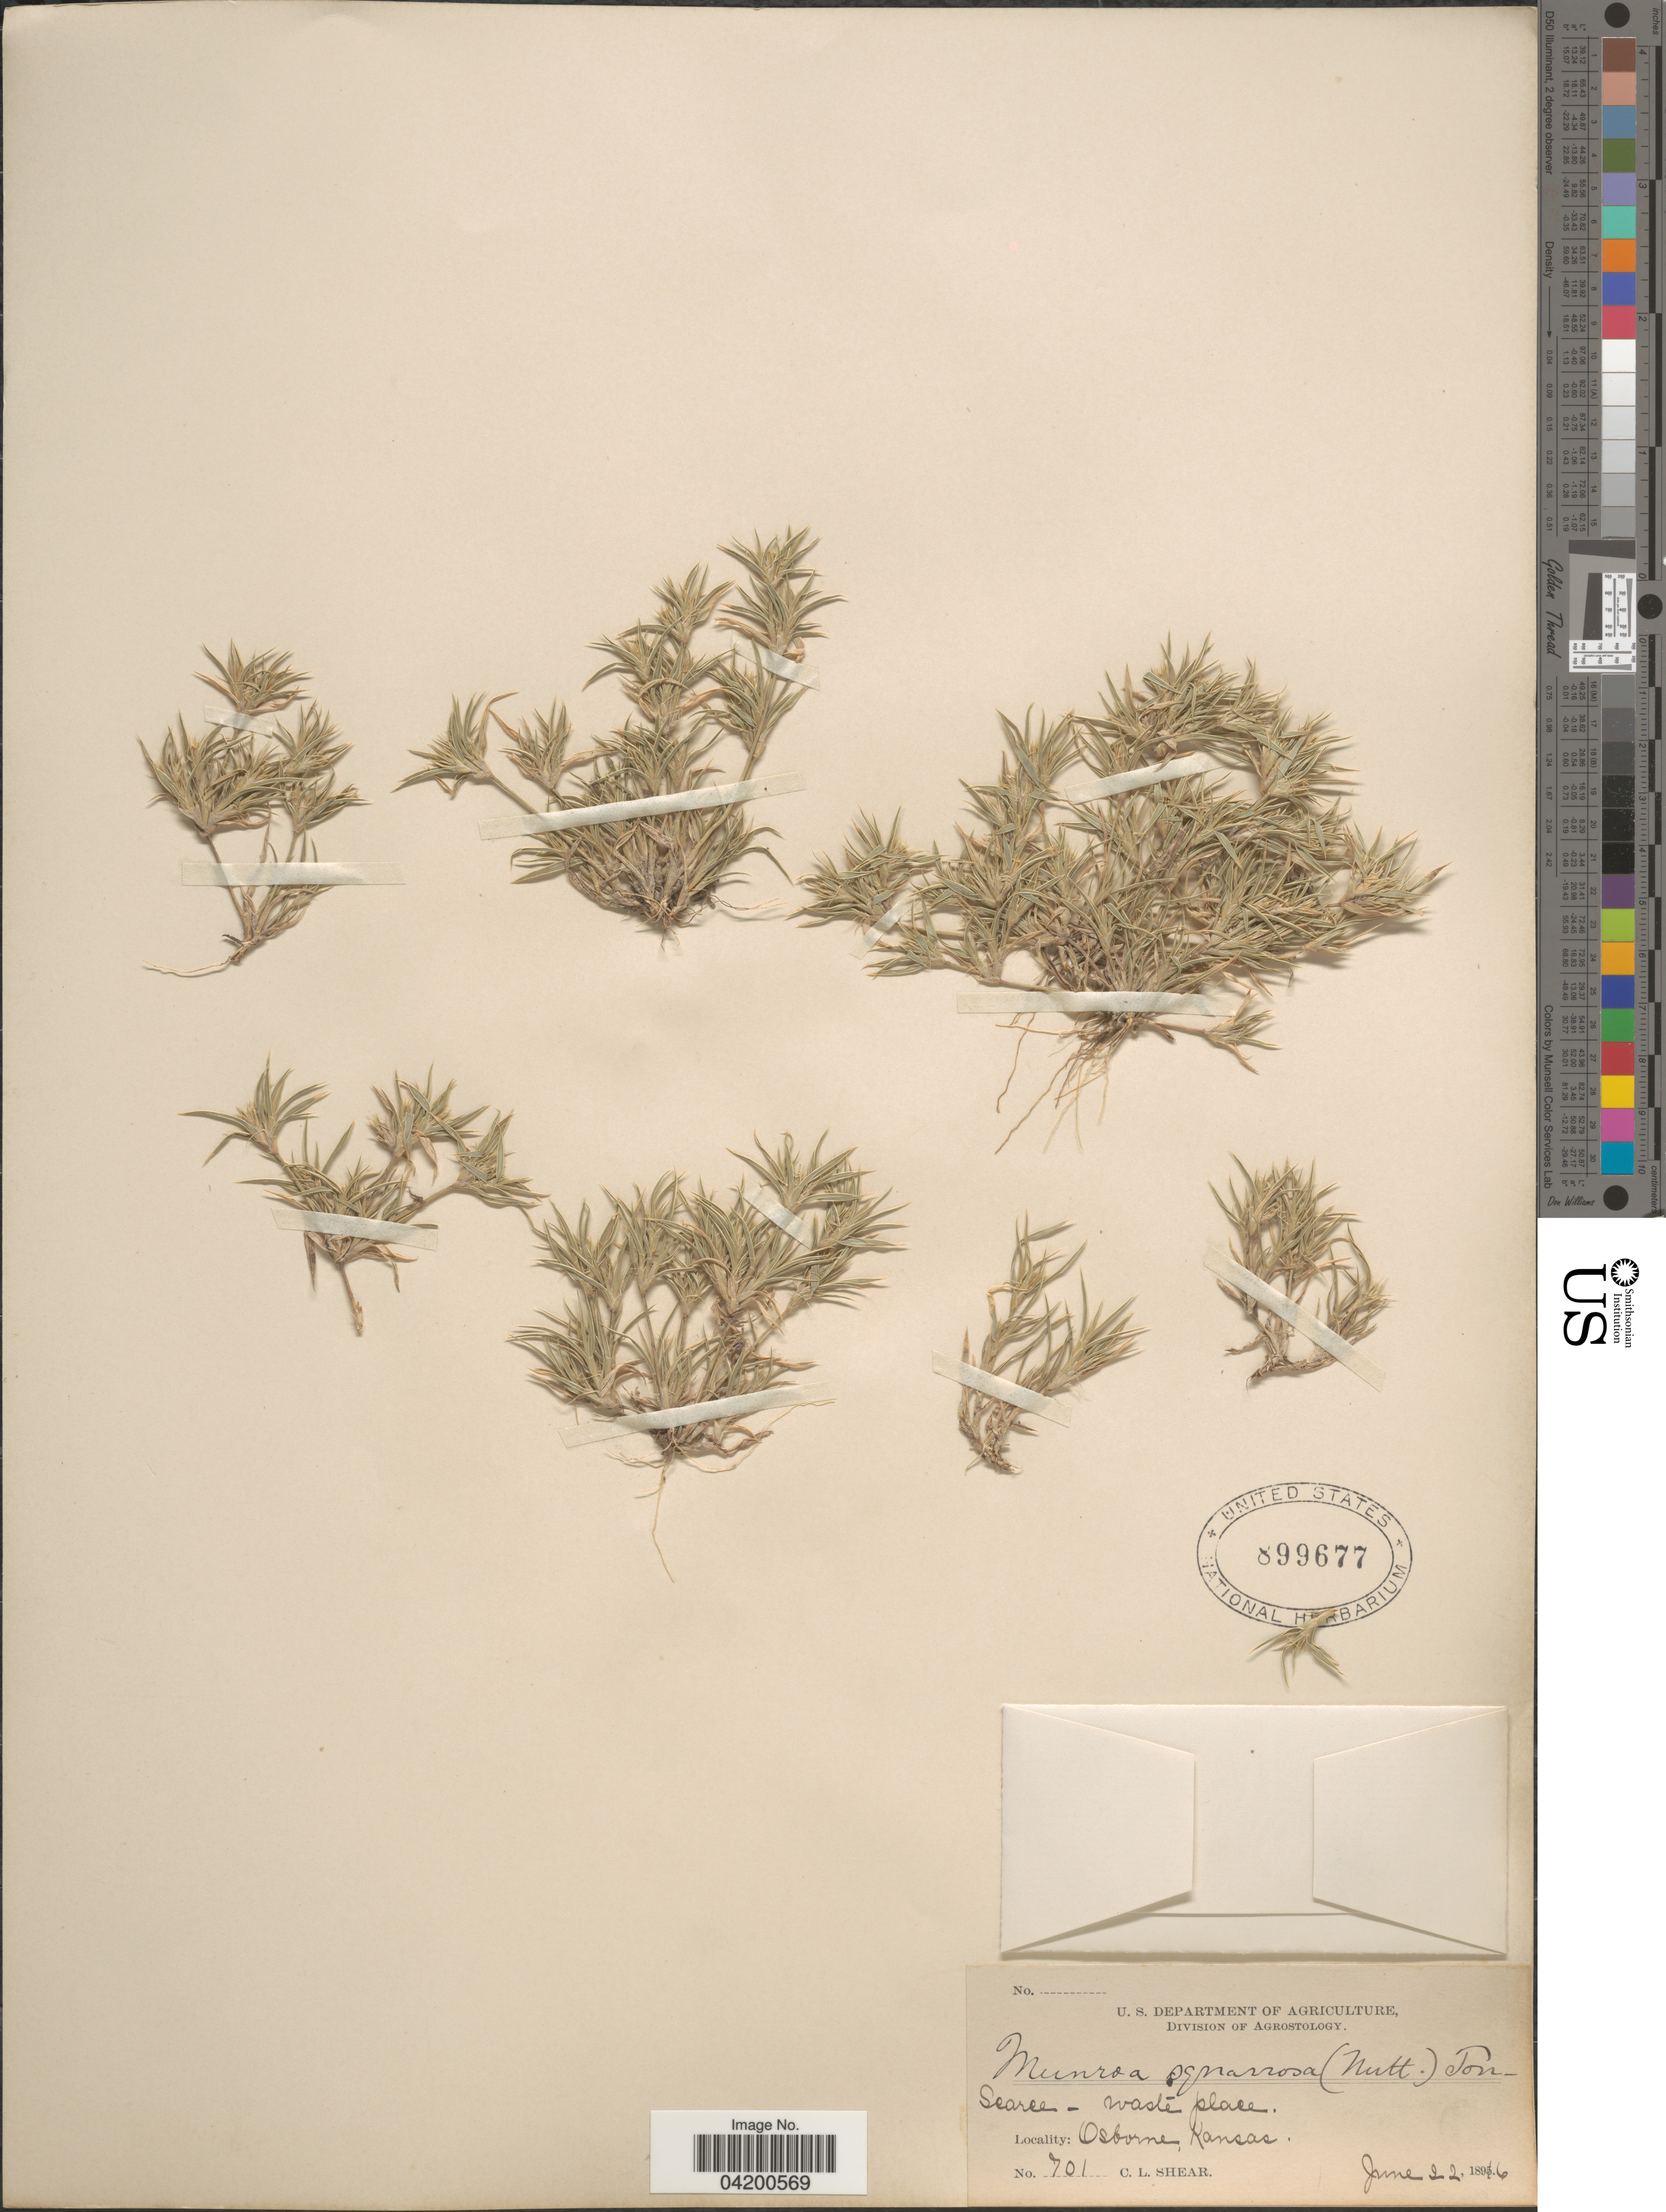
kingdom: Plantae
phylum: Tracheophyta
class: Liliopsida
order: Poales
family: Poaceae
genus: Munroa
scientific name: Munroa squarrosa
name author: (Nutt.) Torr.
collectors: C. L. Shear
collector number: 701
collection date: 1896-06-22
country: United States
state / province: Kansas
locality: Osborne.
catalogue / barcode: US 899677